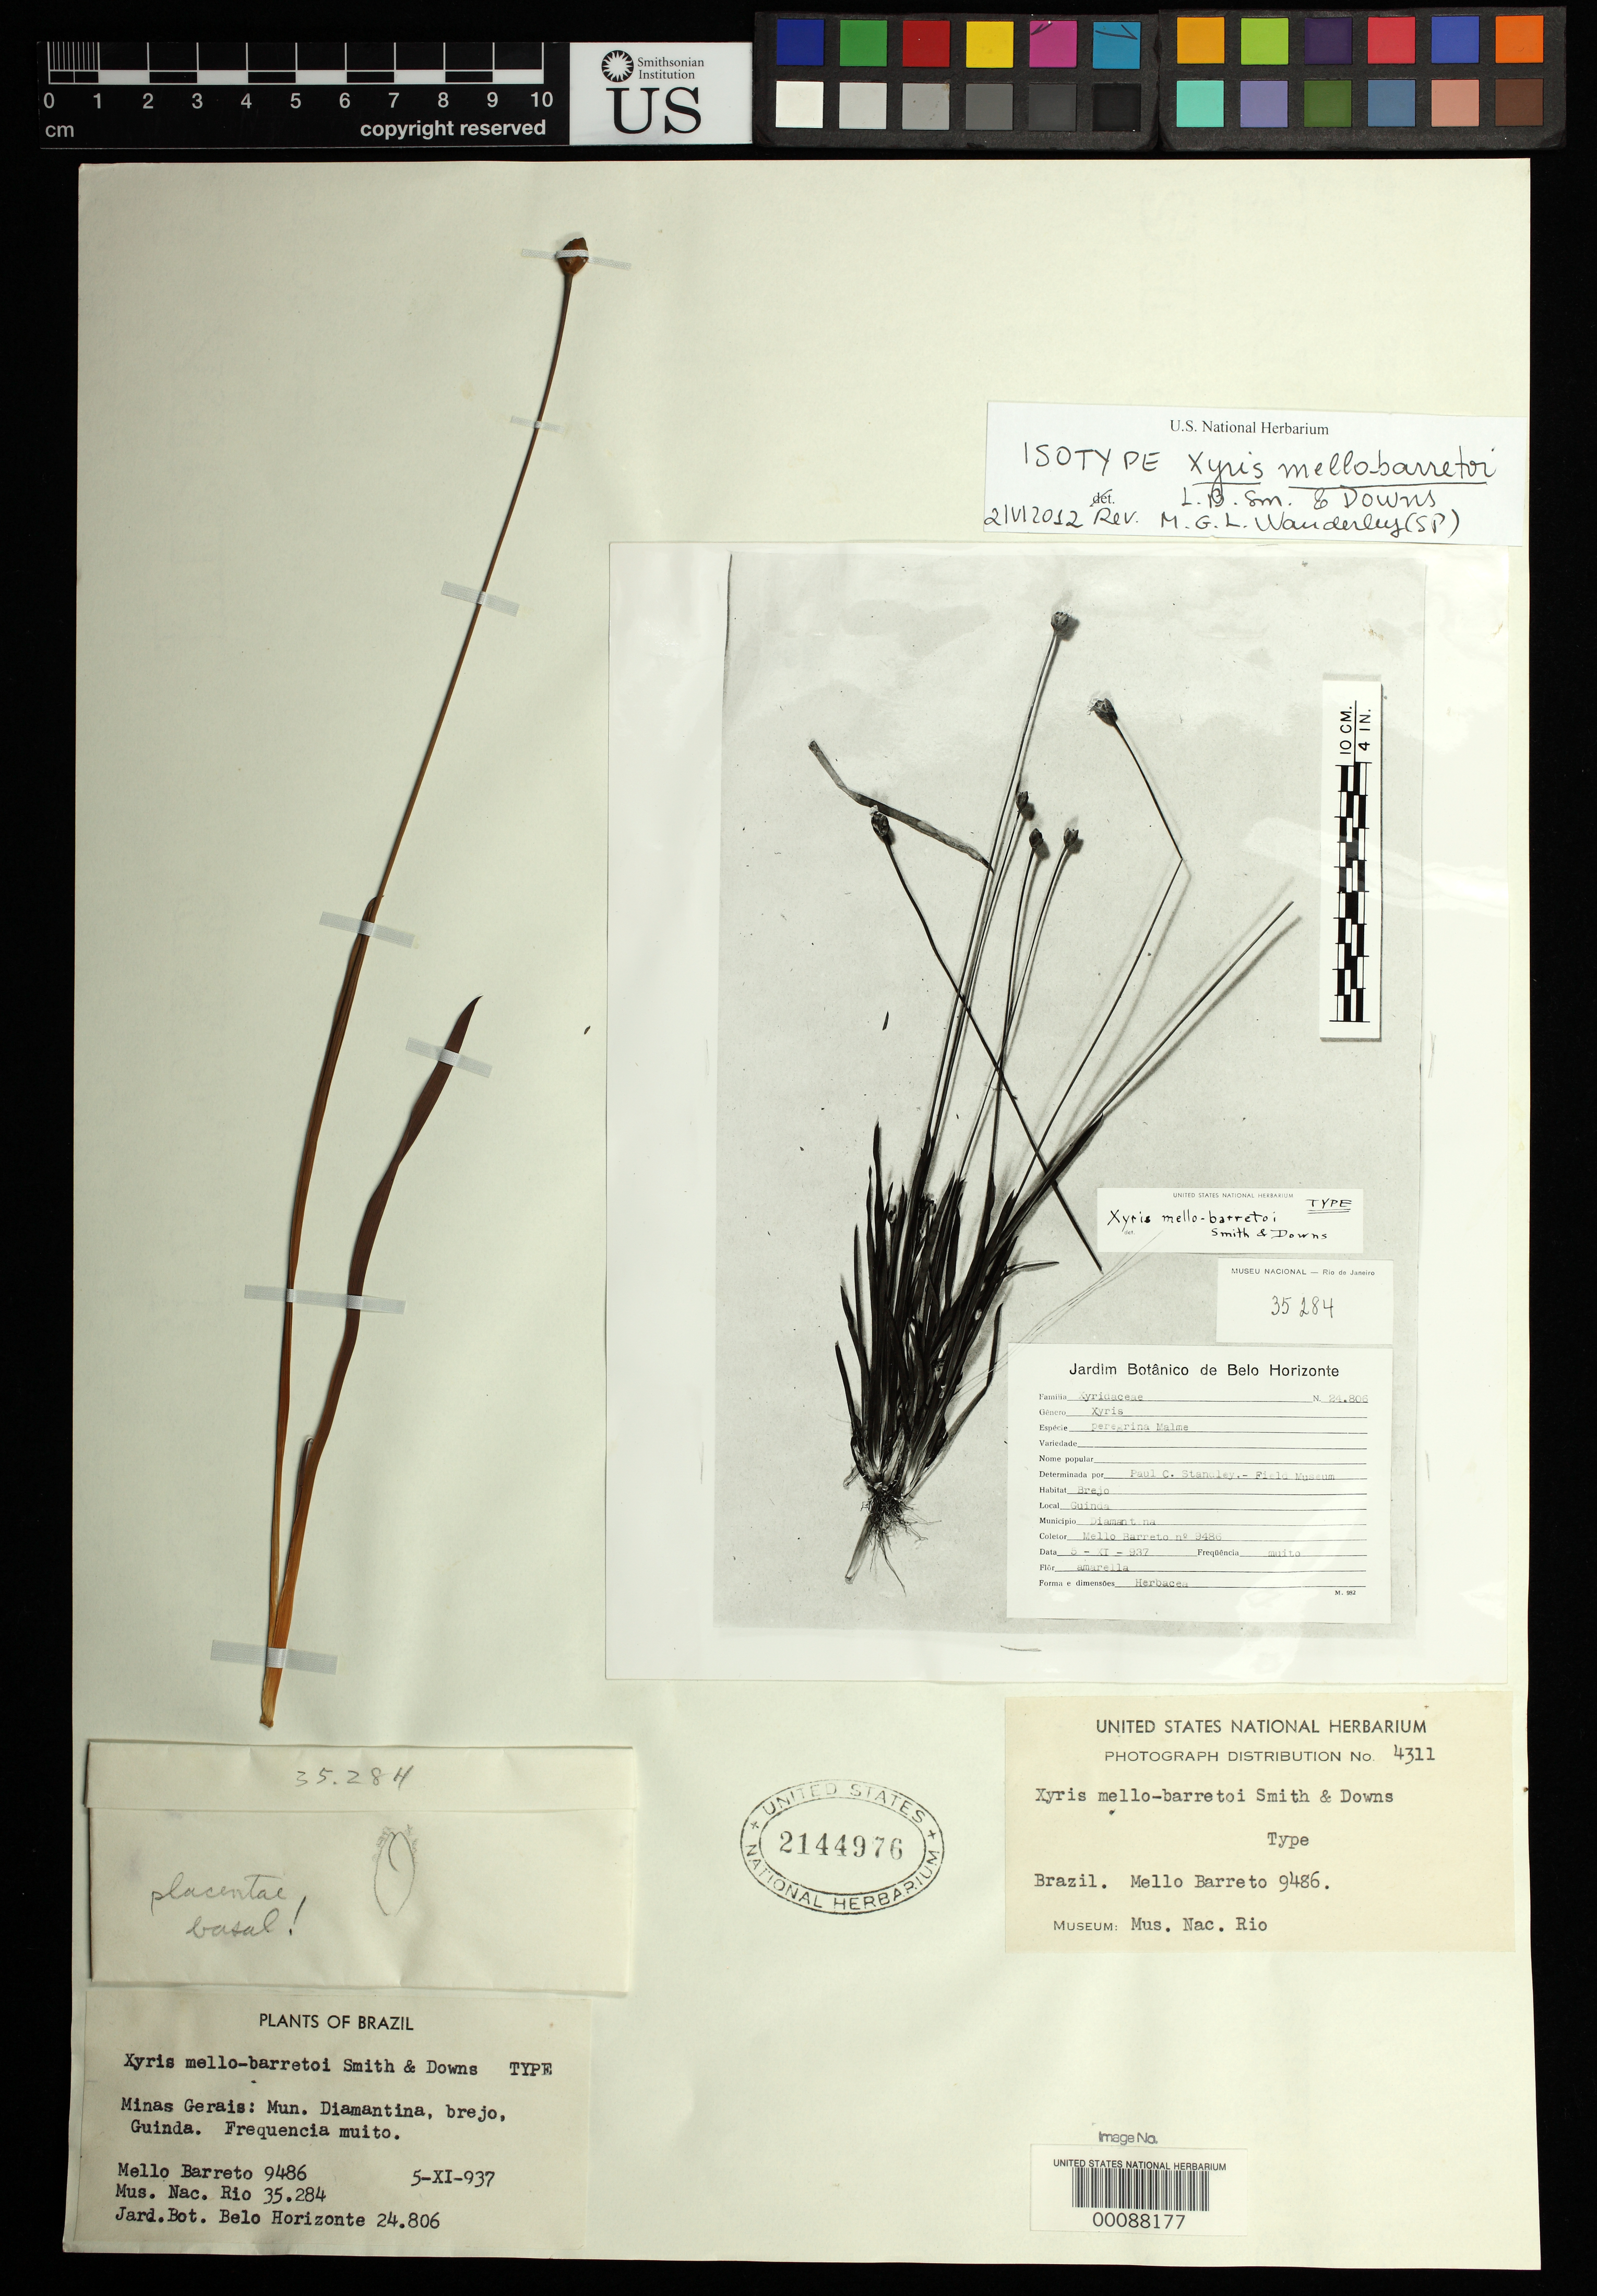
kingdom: Plantae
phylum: Tracheophyta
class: Liliopsida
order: Poales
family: Xyridaceae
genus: Xyris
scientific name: Xyris mello-barretoi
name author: L.B. Sm. & Downs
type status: Isotype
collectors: H. L. Mello-Barreto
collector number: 9486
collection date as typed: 05 Nov 1937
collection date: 1937-11-05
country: Brazil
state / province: Minas Gerais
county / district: Diamantina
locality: Guinda.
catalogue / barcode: US 2144976